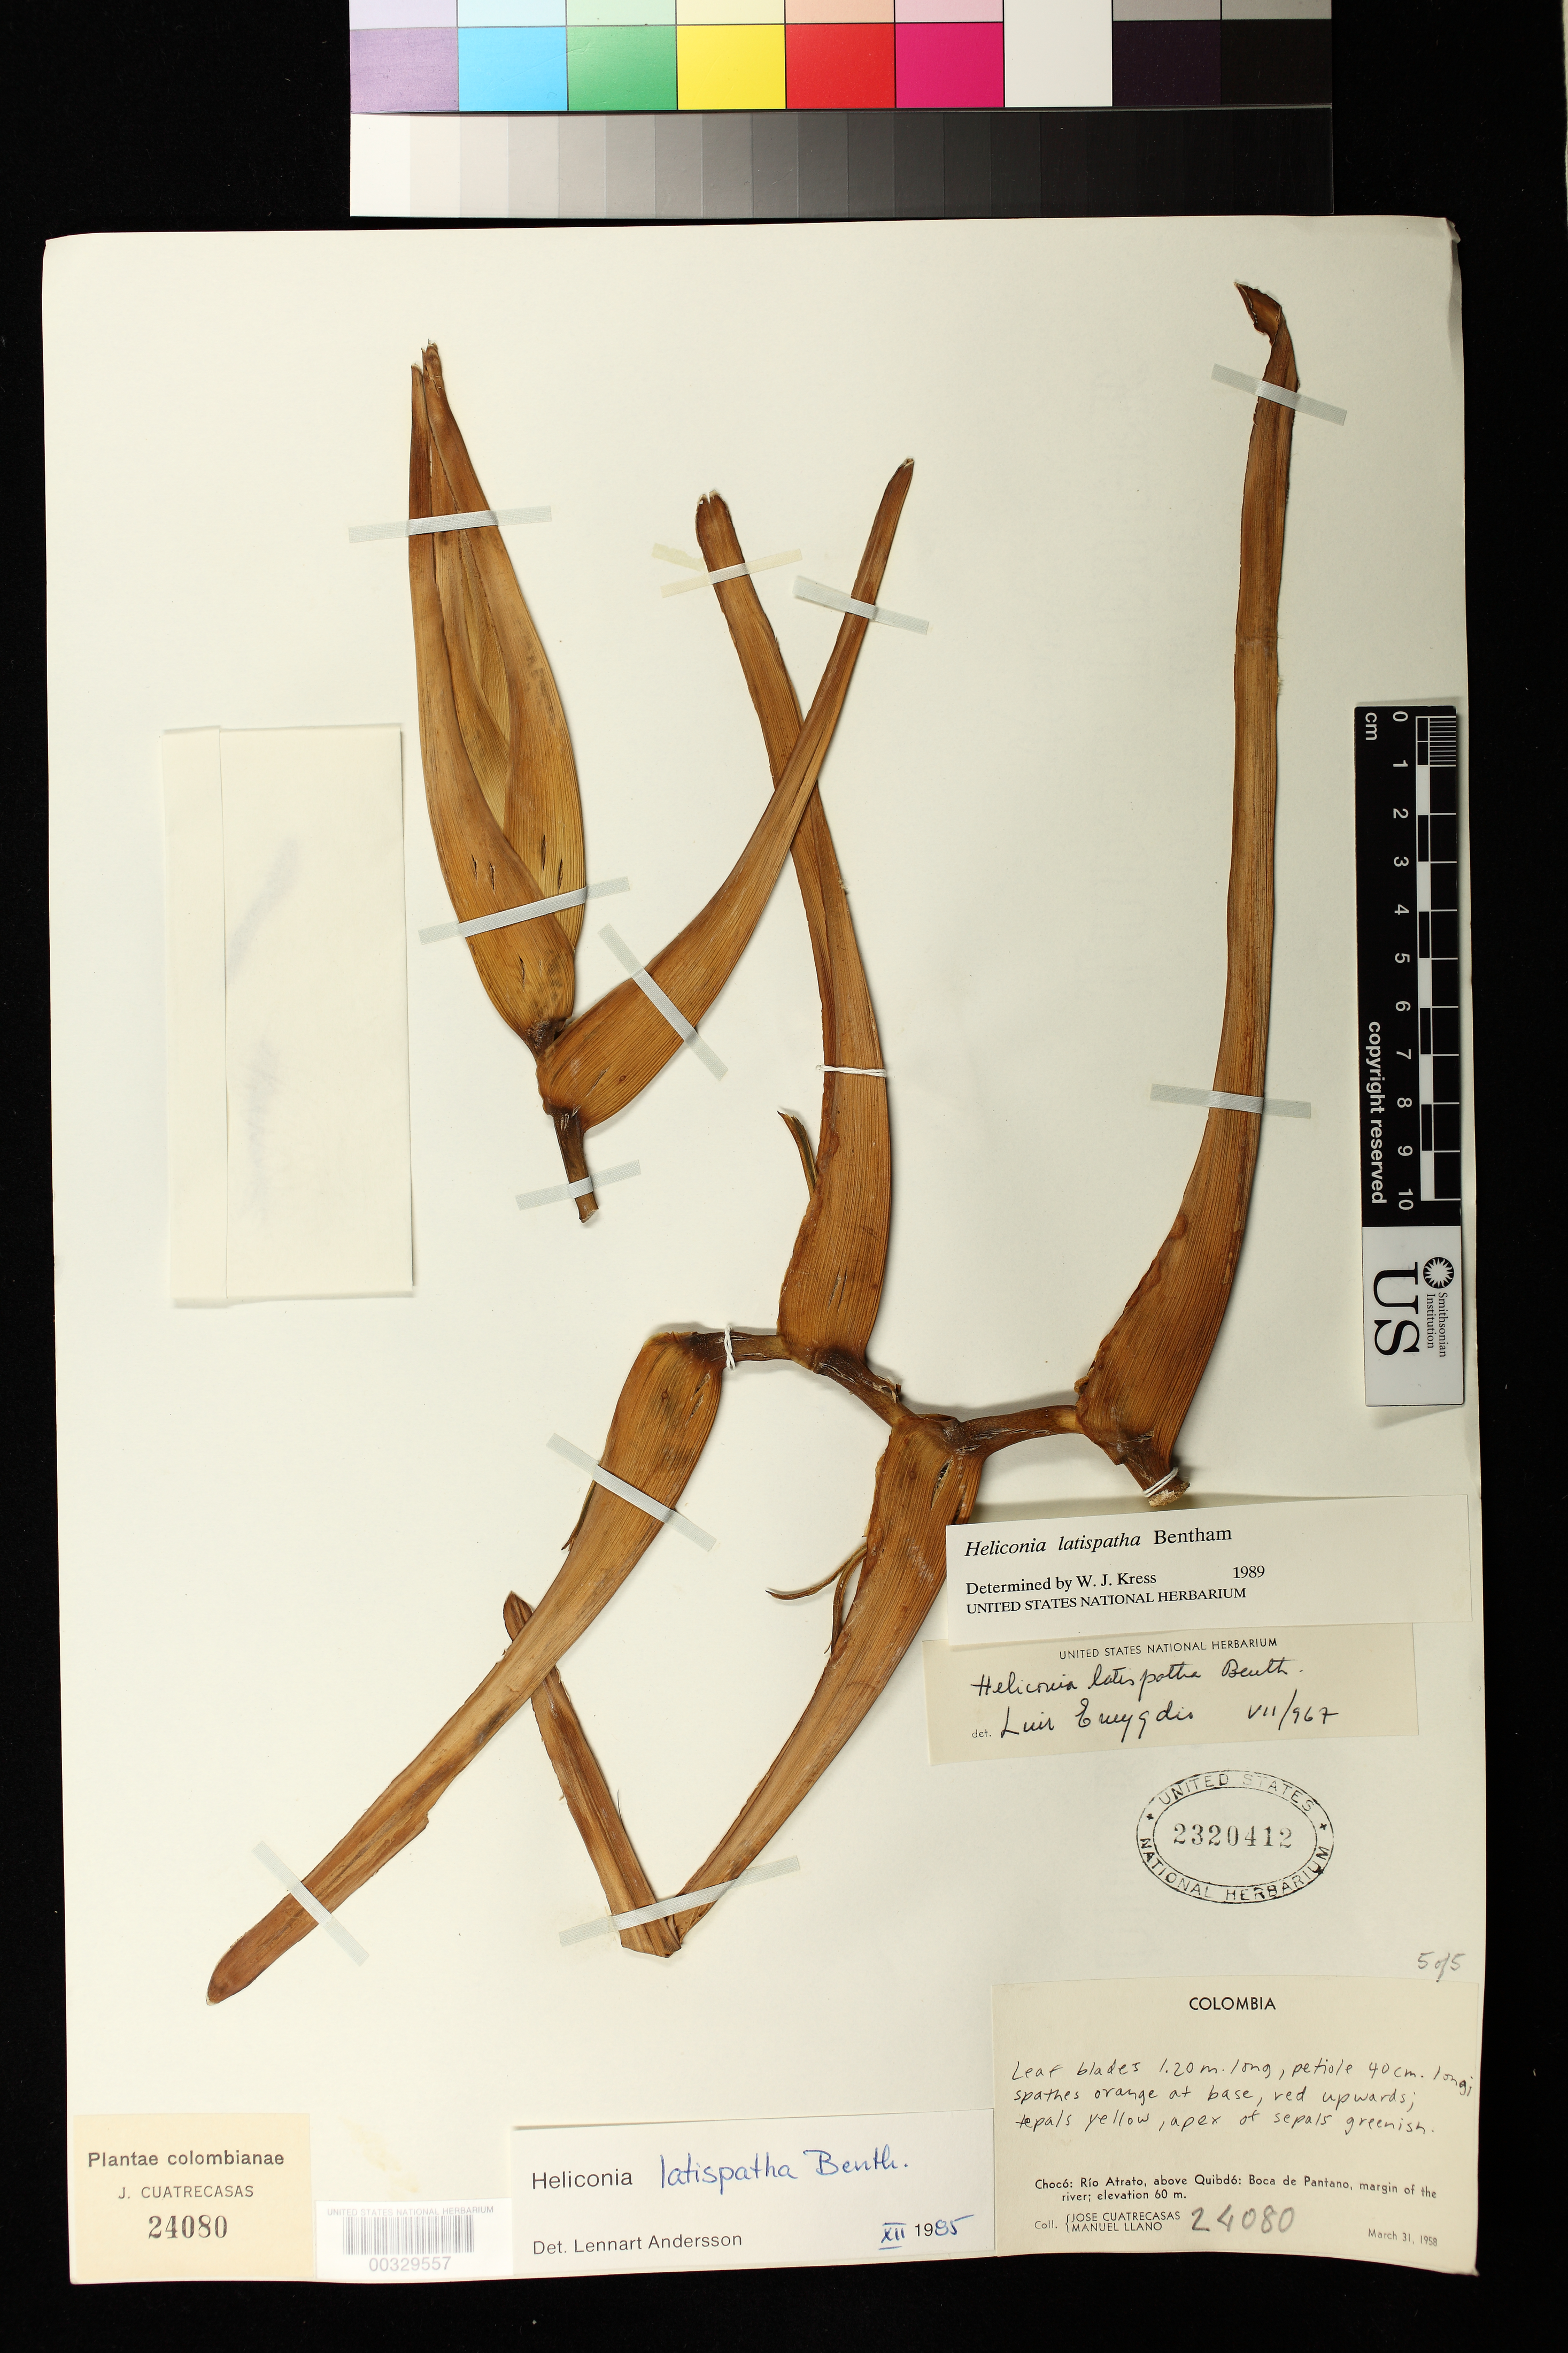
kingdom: Plantae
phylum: Tracheophyta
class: Liliopsida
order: Zingiberales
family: Heliconiaceae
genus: Heliconia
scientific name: Heliconia latispatha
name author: Benth.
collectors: J. Cuatrecasas & M. Llano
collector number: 24080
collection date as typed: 31 Mar 1958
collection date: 1958-03-31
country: Colombia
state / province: Chocó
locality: Rio Atrato, above Quibdo, Boca de Pantano, margin of River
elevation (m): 60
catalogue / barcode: US 2320412